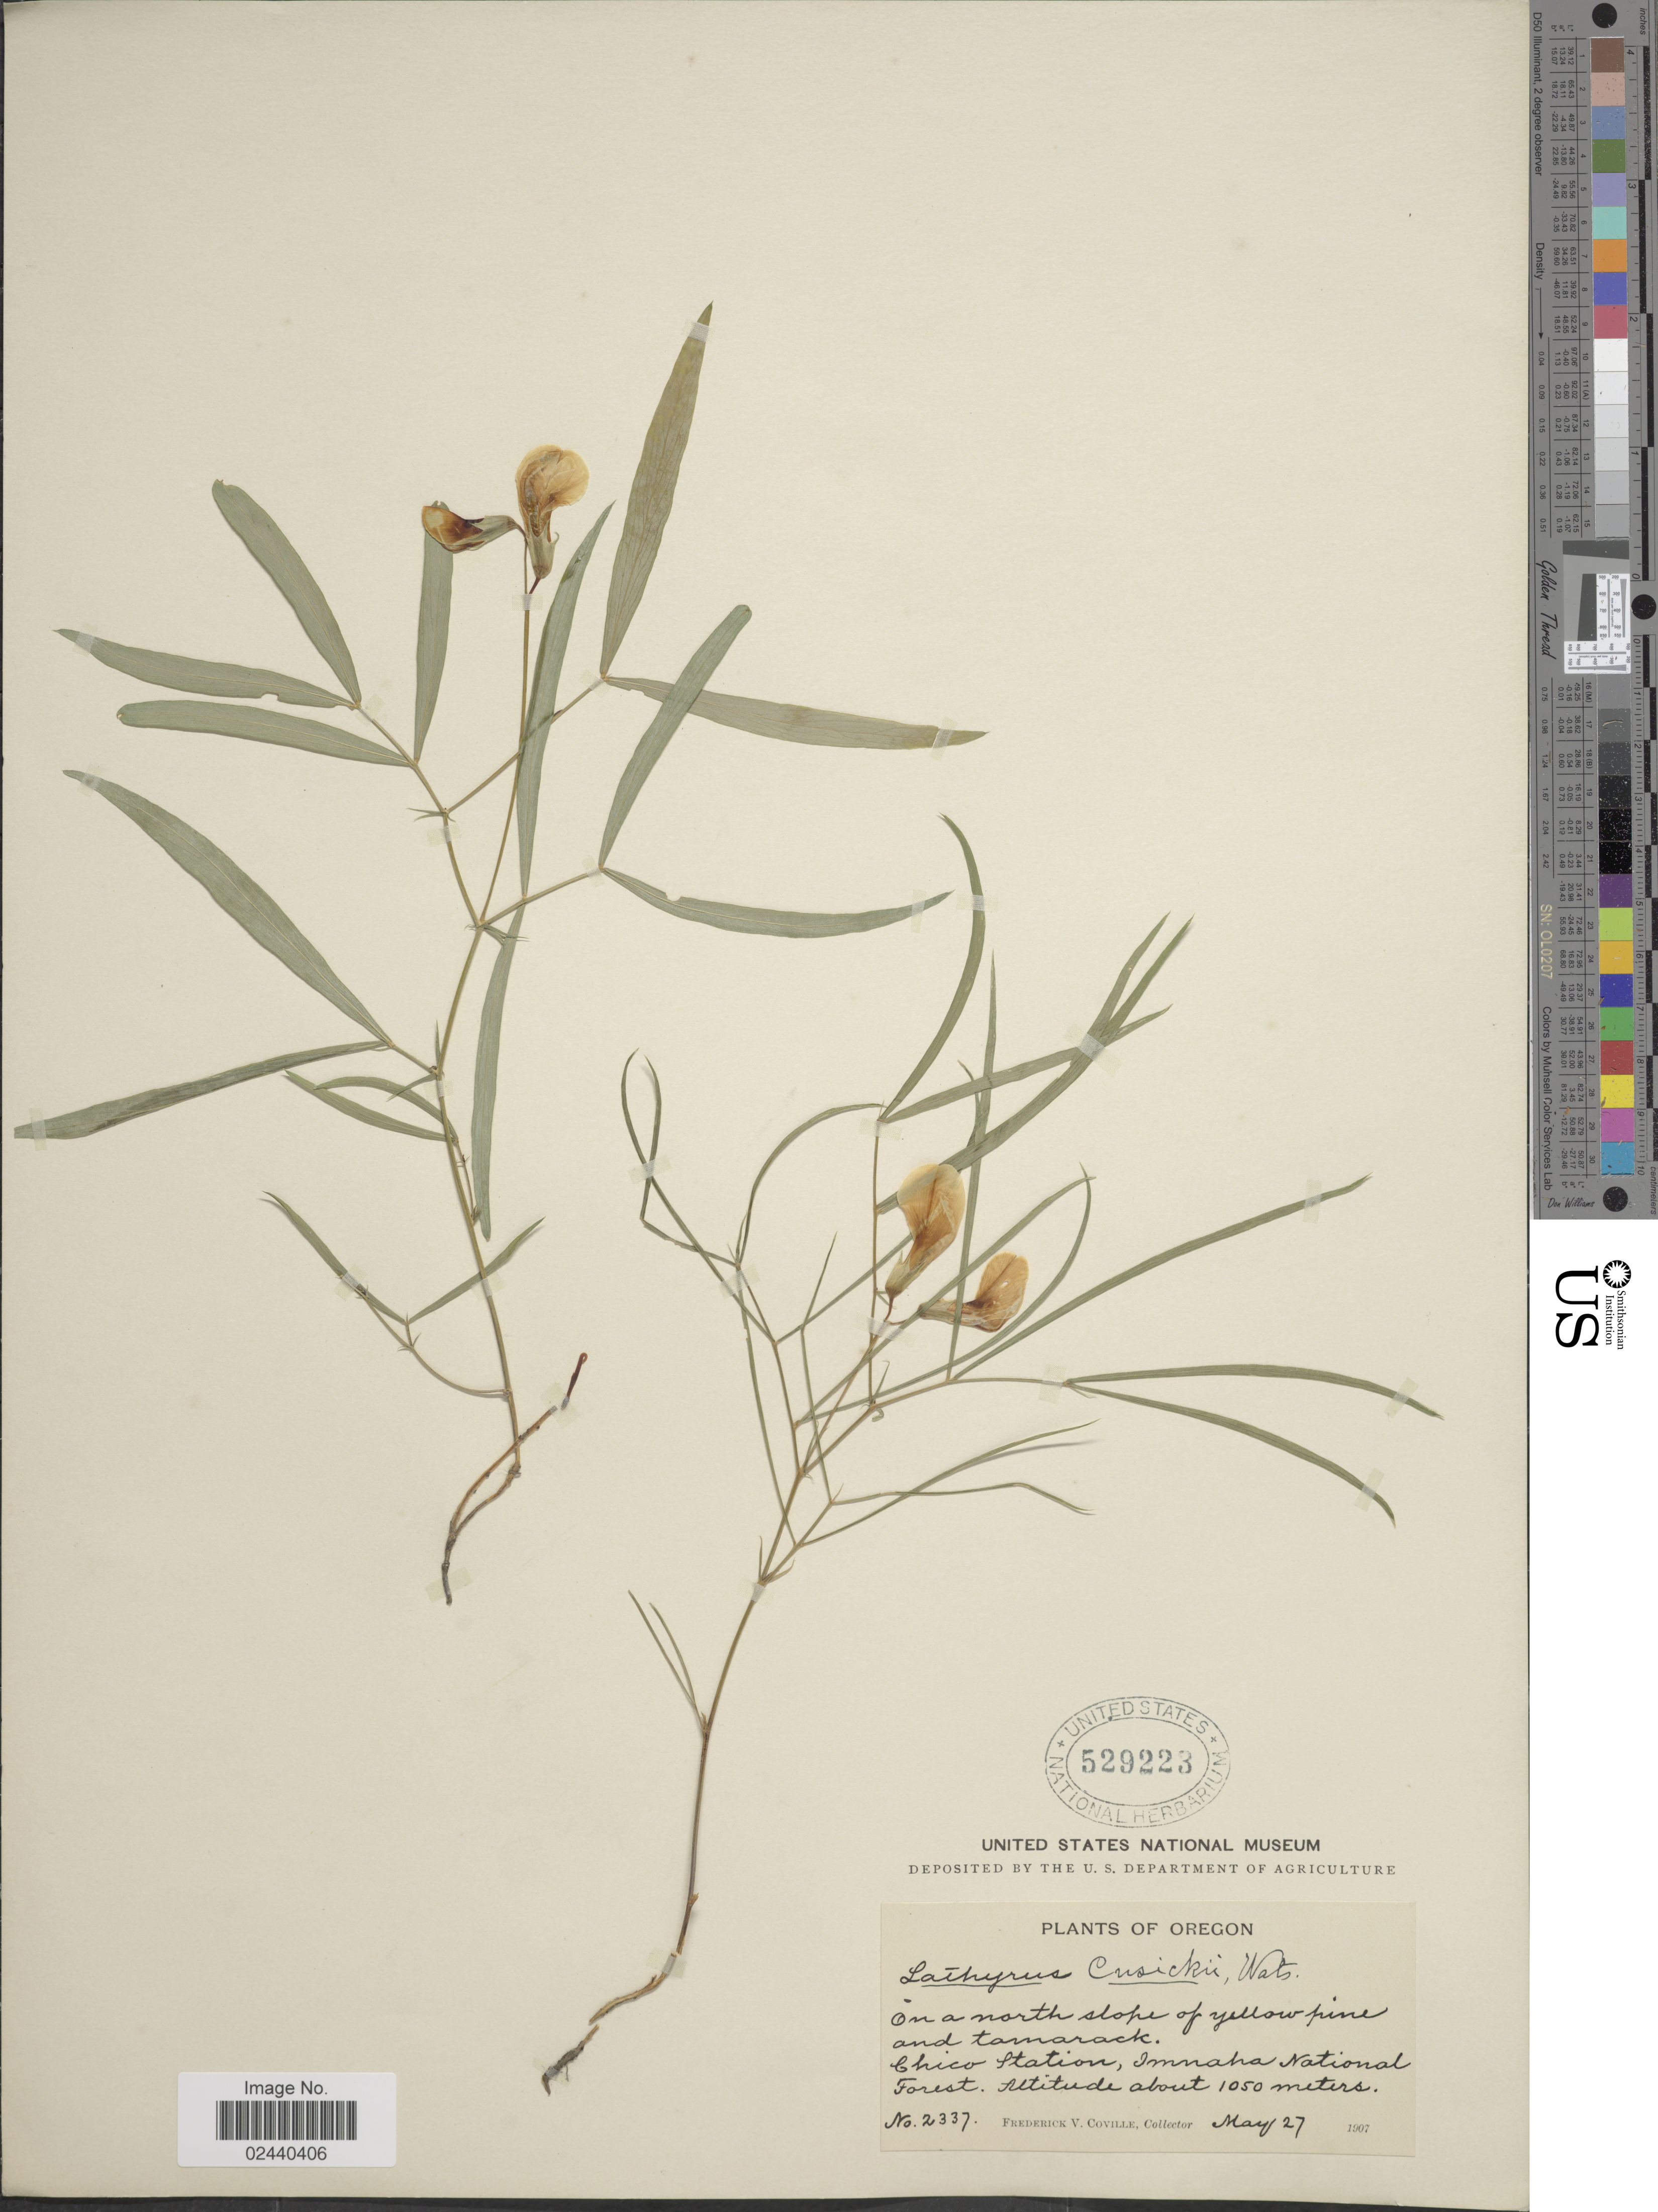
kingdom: Plantae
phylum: Tracheophyta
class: Magnoliopsida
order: Fabales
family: Fabaceae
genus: Lathyrus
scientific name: Lathyrus cusickii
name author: S. Watson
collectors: F. V. Coville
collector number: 2337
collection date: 1907-05-27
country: United States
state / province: Oregon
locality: On a north slope of yellow pine and tamarack. Chico Station, Imnaha National Forest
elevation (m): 1050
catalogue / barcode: US 529223